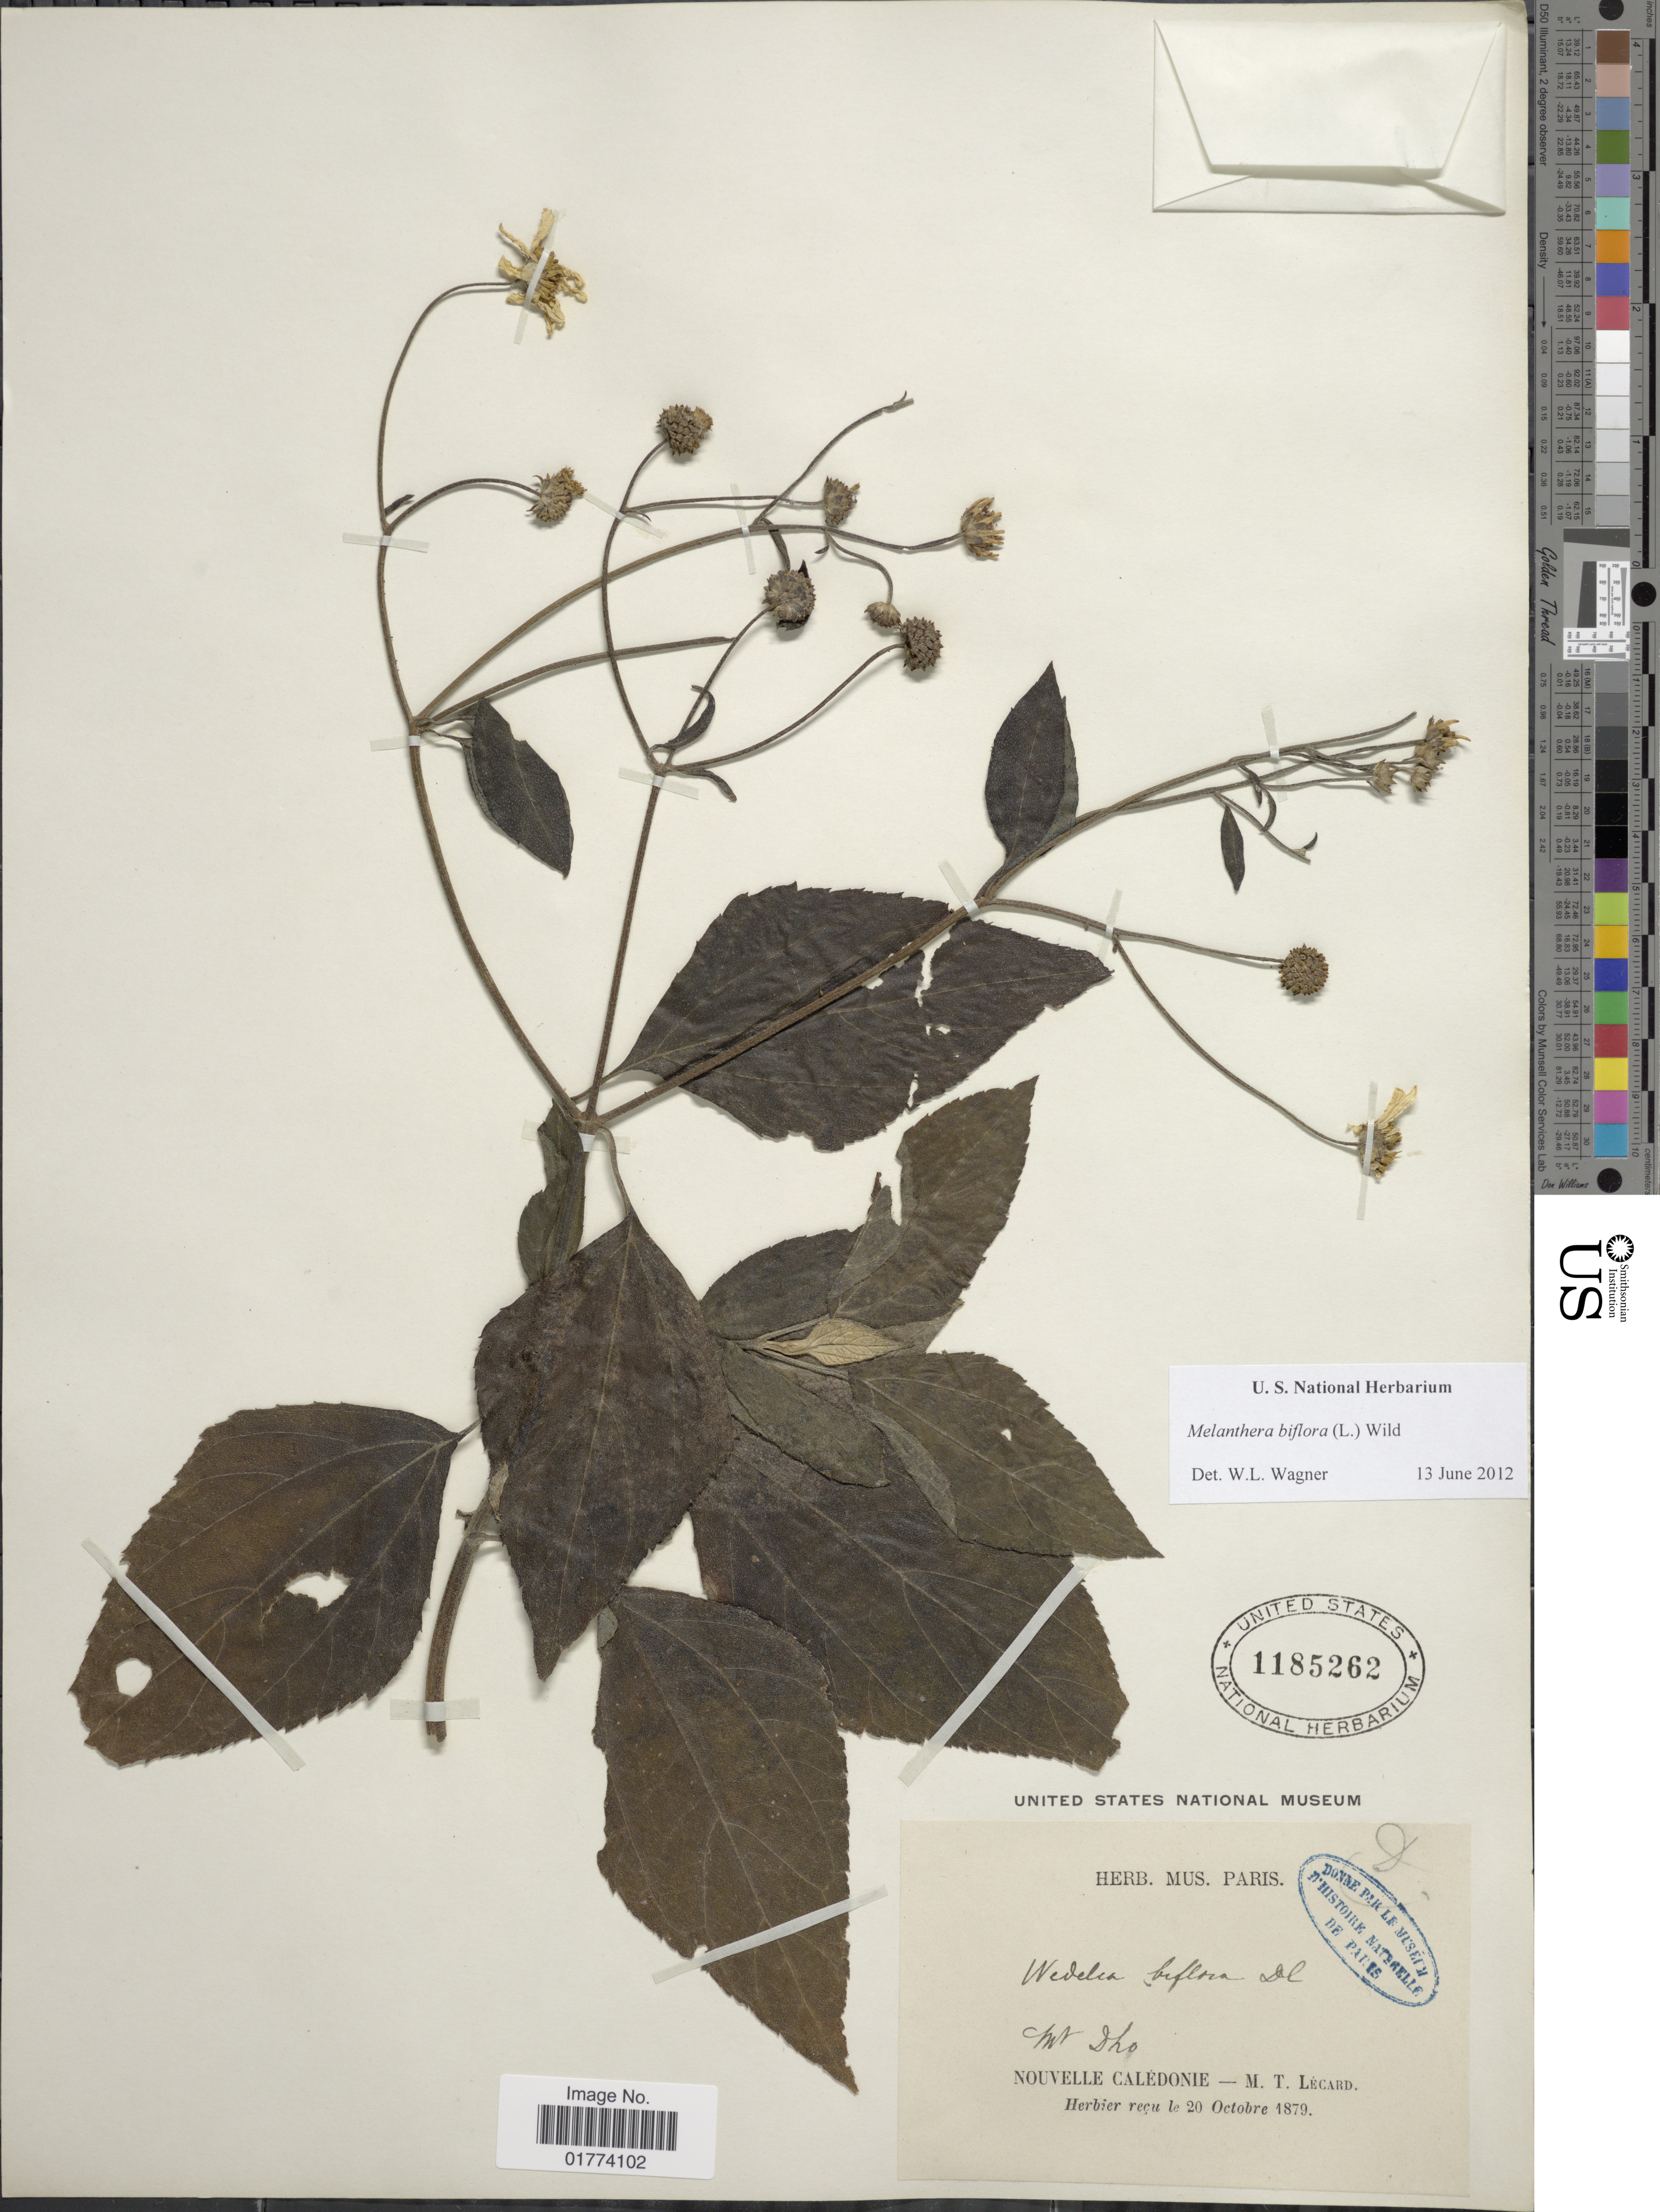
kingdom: Plantae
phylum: Tracheophyta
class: Magnoliopsida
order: Asterales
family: Asteraceae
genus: Wollastonia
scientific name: Wollastonia biflora var. biflora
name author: (L.) DC.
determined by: Wagner, W. L., (BOT), Smithsonian Institution - National Museum of Natural History (UNITED STATES)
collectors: M. Lecard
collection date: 1879-10-20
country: New Caledonia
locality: Mt Dho [interpreted], Nouvelle Caledonie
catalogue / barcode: US 1185262